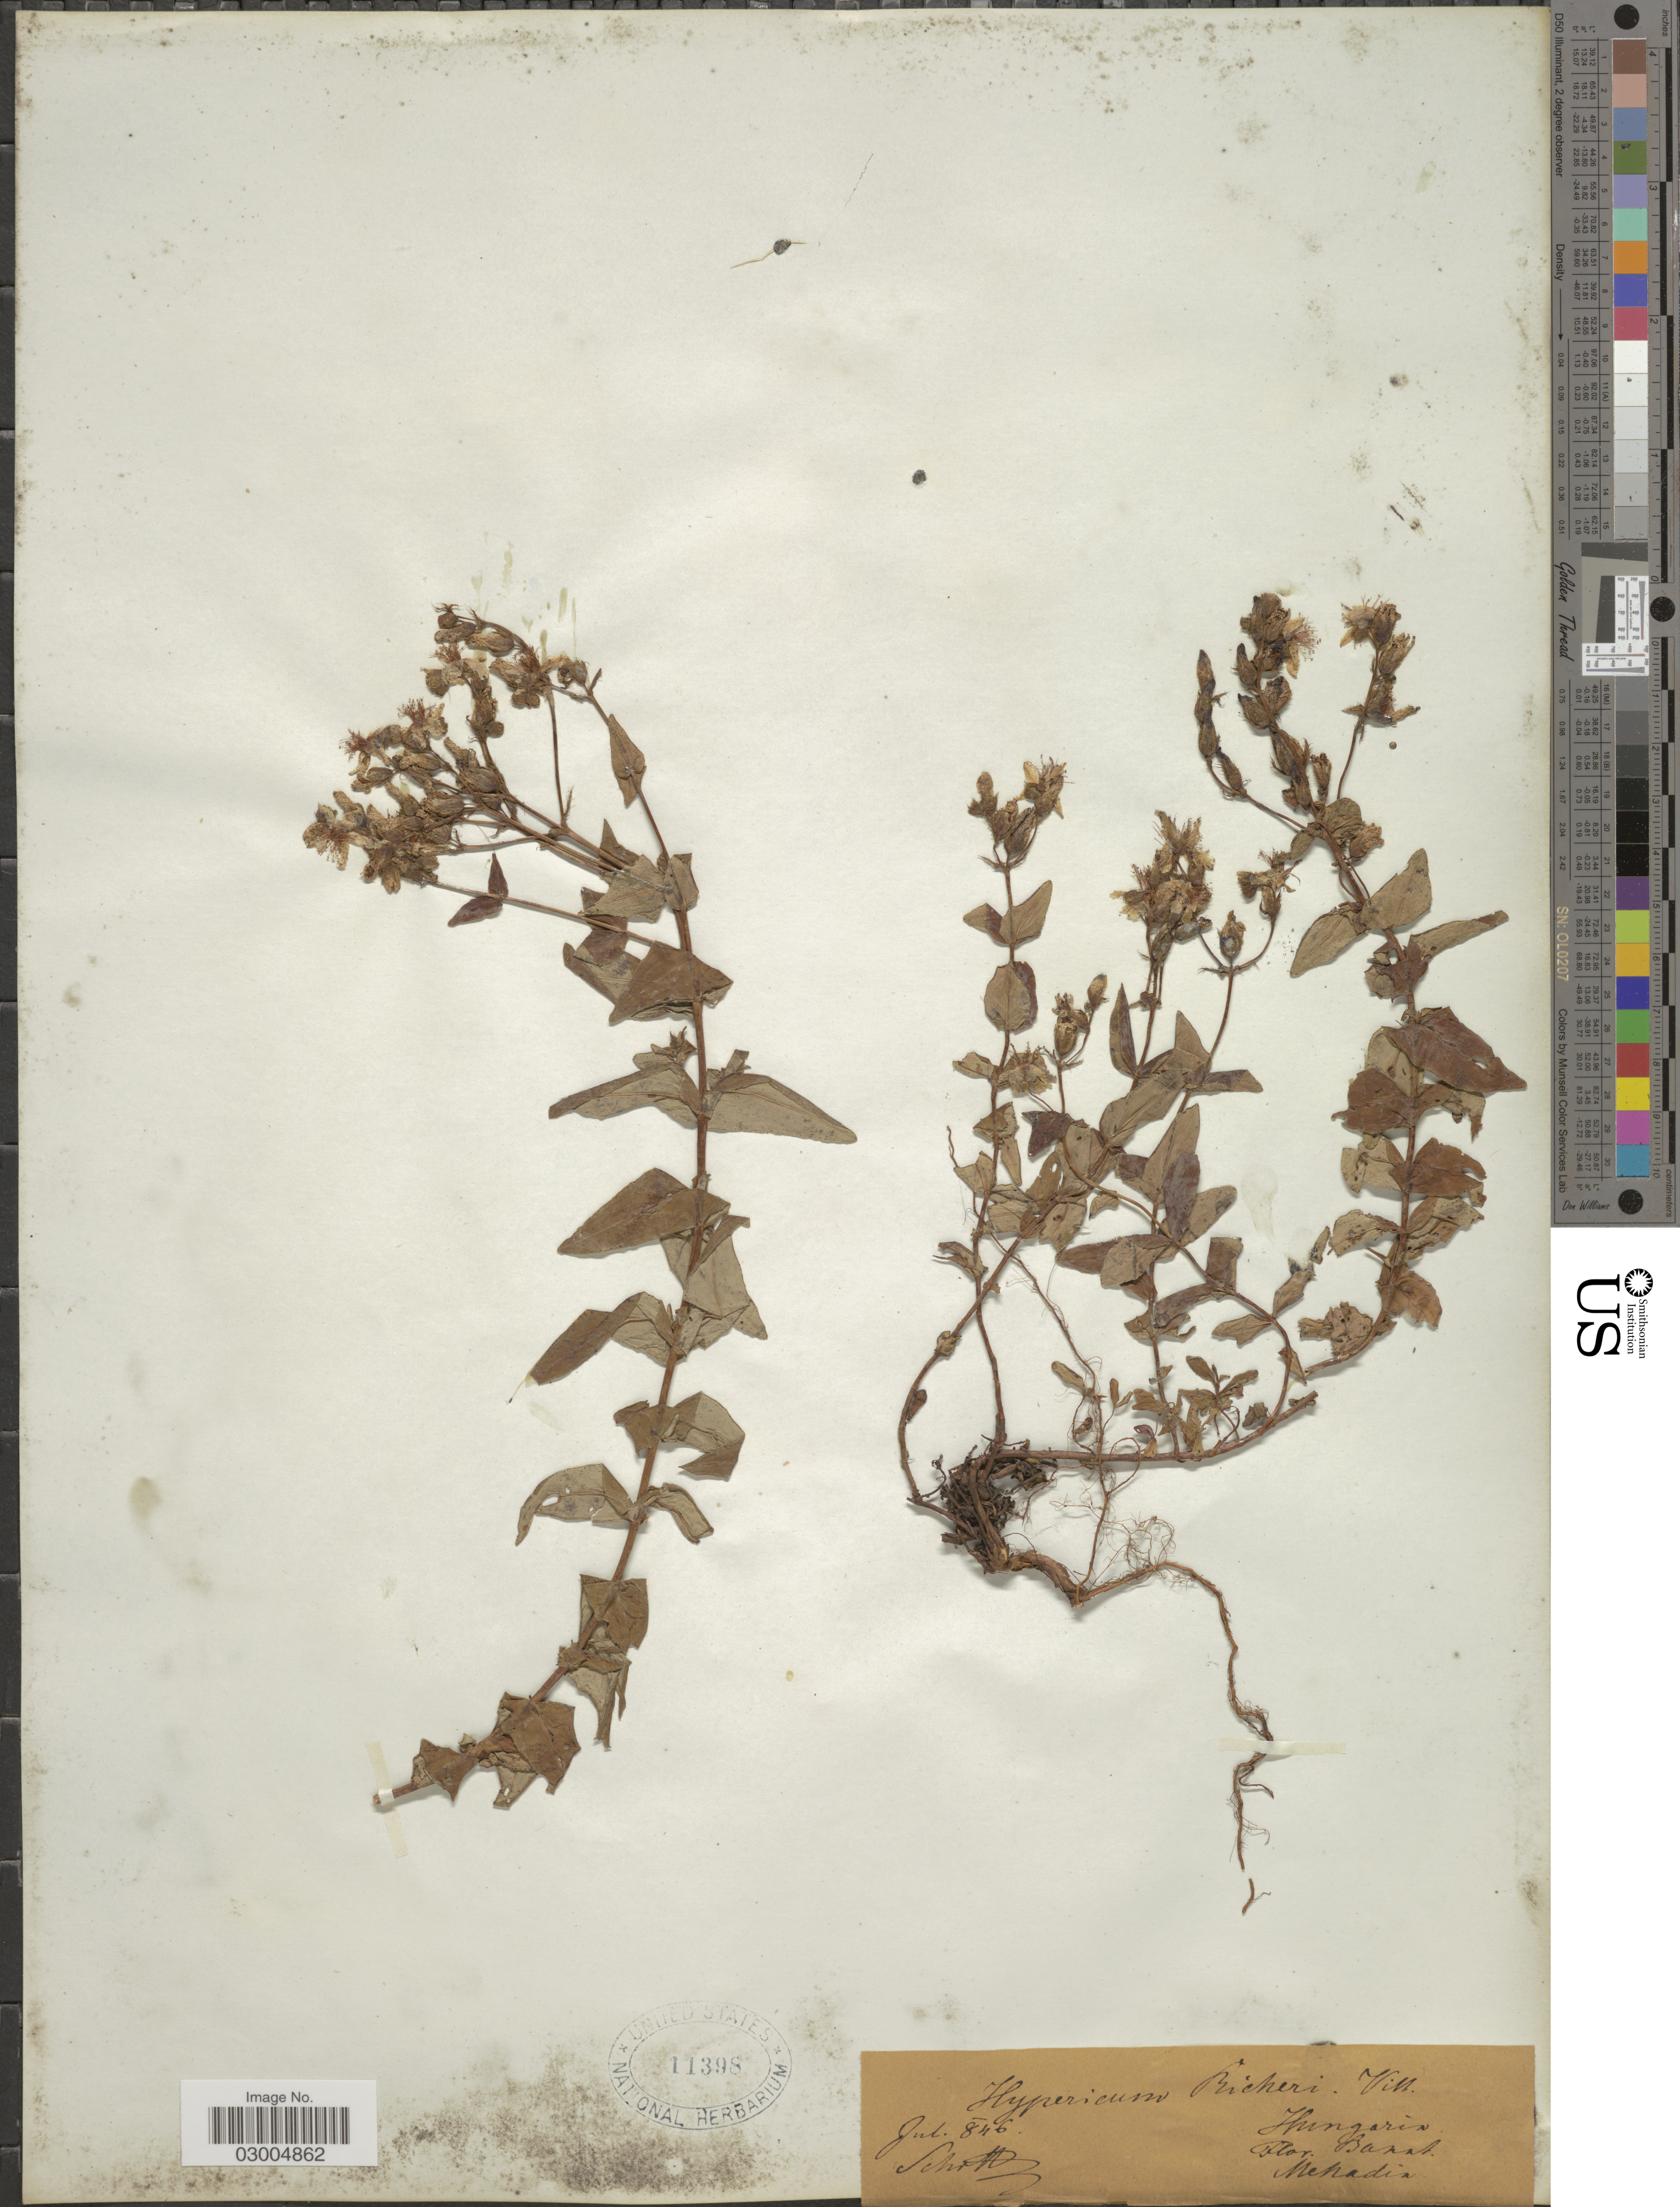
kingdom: Plantae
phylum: Tracheophyta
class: Magnoliopsida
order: Malpighiales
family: Hypericaceae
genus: Hypericum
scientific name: Hypericum richeri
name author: Vill.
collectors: -. Schottz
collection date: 1846-07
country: Hungary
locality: Flor. Banat, Mehadia.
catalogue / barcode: US 11398